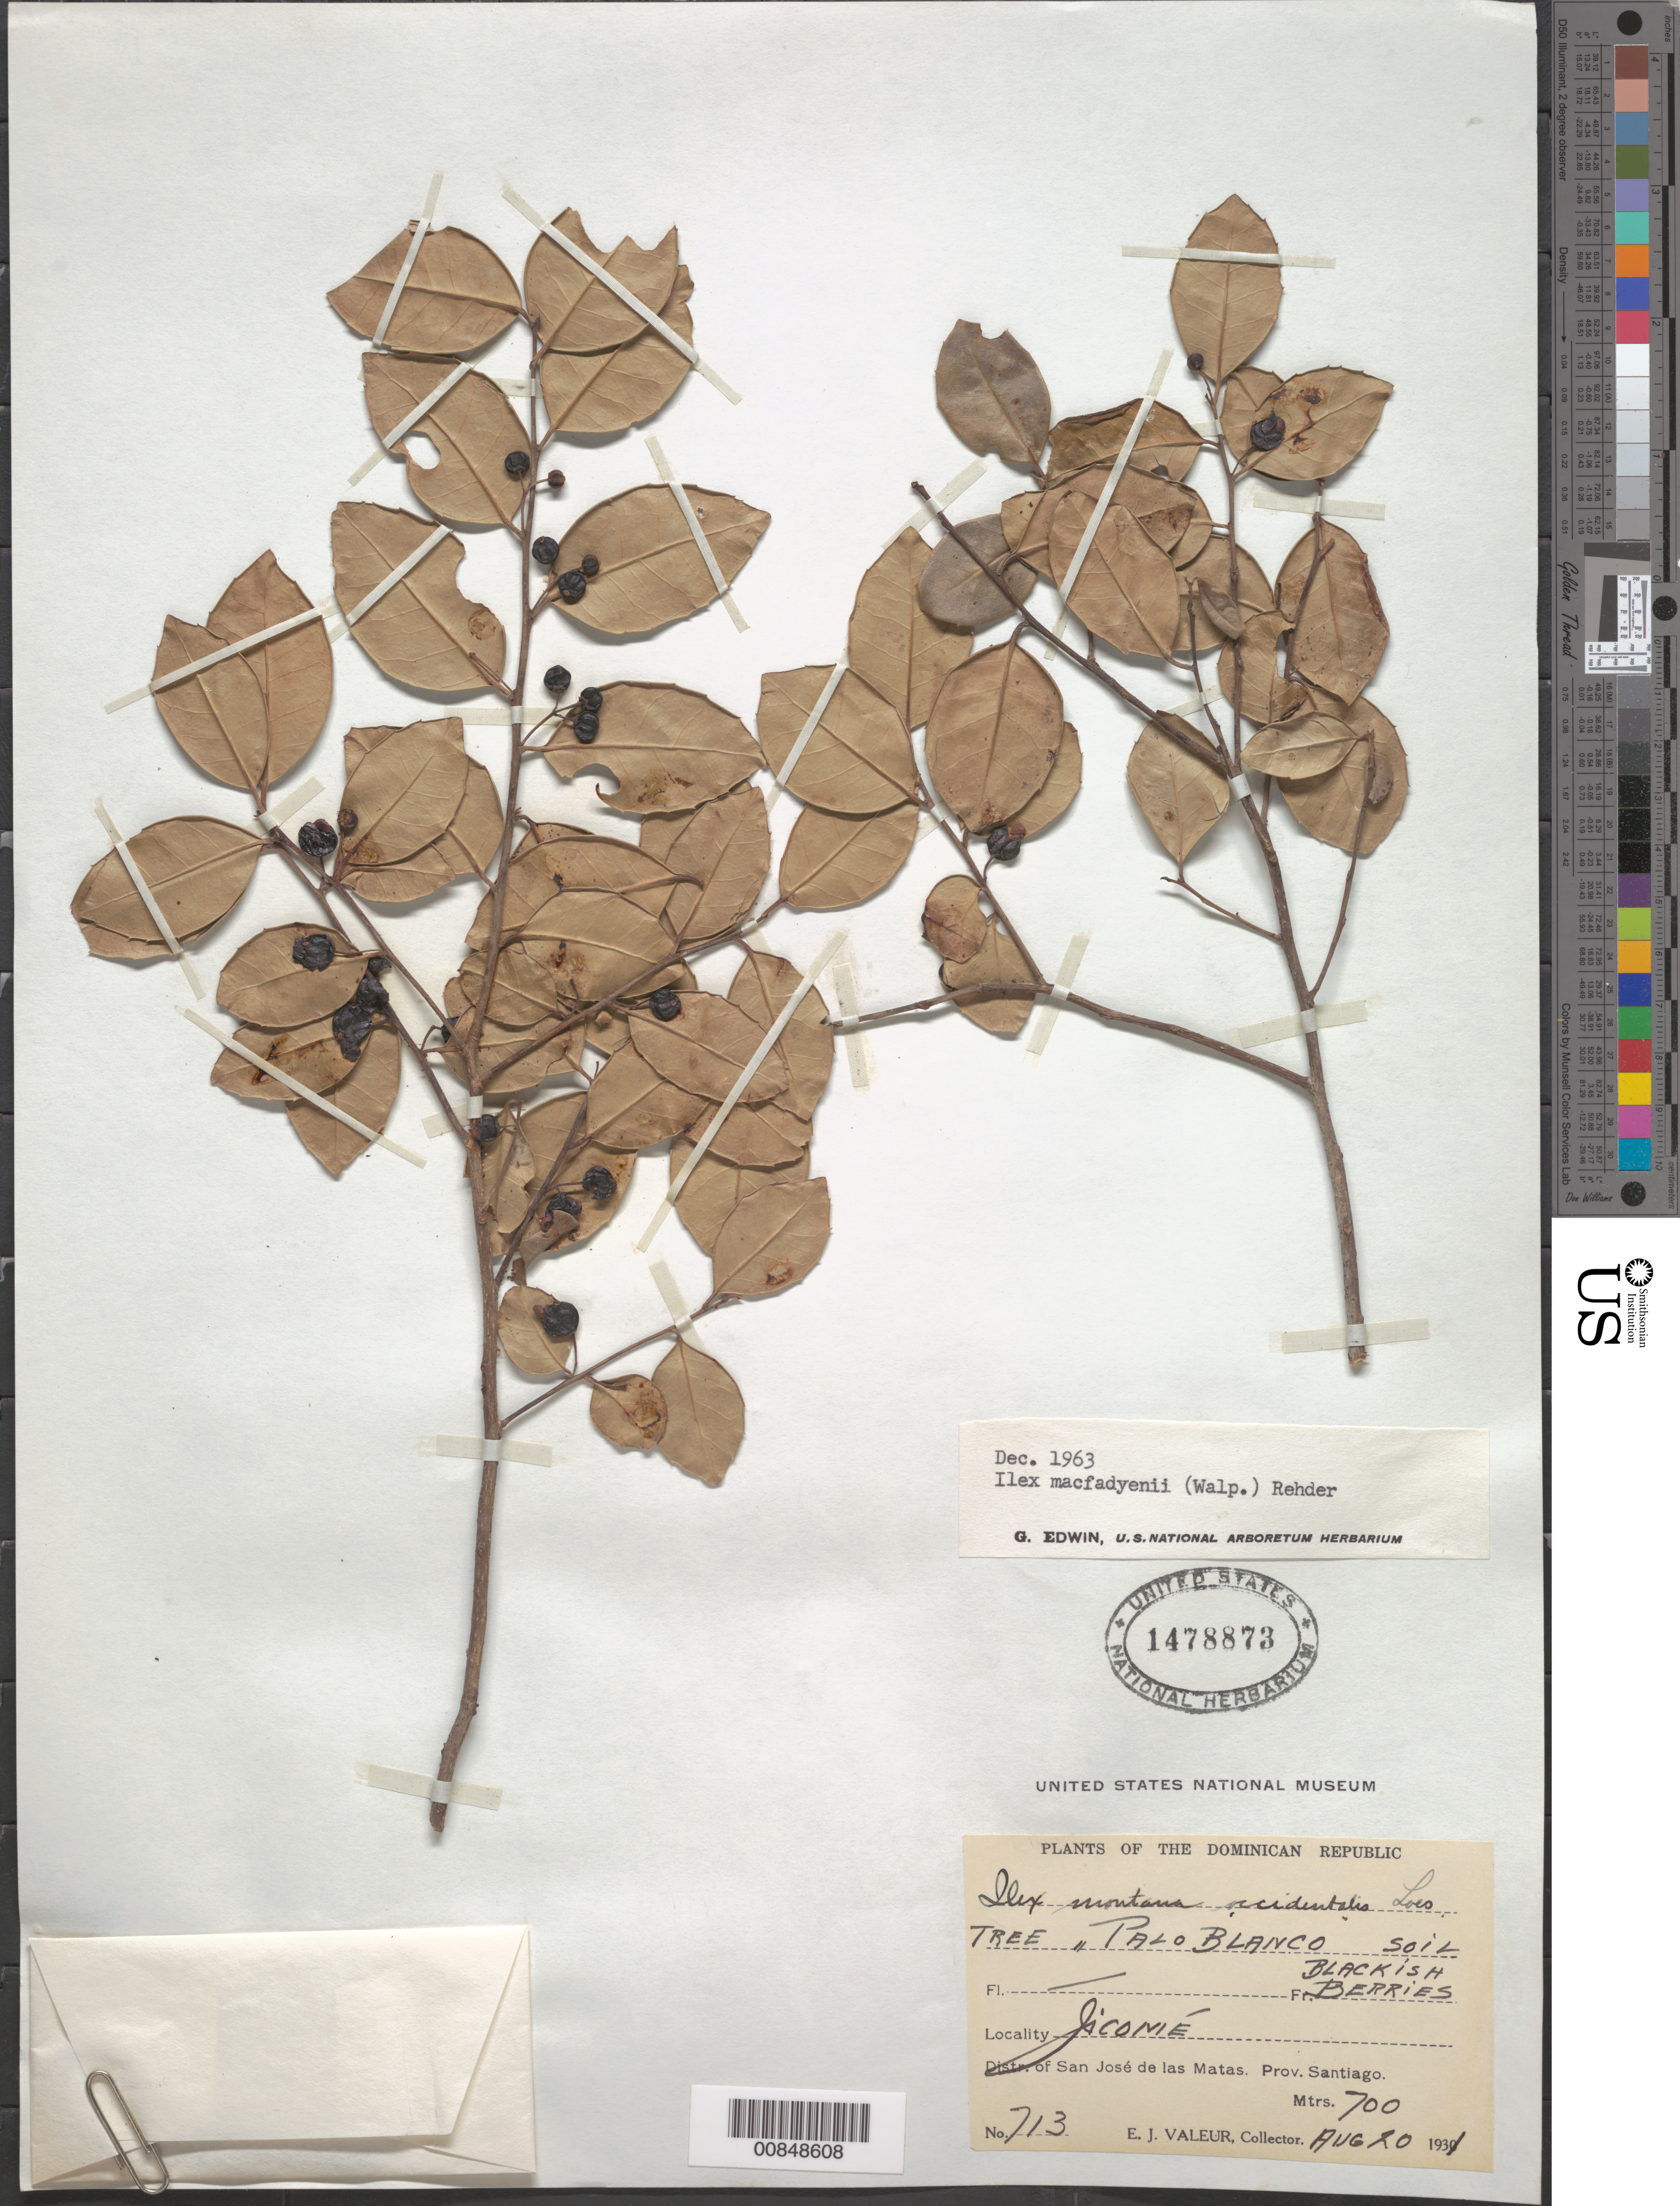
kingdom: Plantae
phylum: Tracheophyta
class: Magnoliopsida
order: Aquifoliales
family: Aquifoliaceae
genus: Ilex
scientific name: Ilex macfadyenii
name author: Rehder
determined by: Edwin, G.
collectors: E. Valeur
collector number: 713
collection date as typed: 20 Aug 1931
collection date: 1931-08-20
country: Dominican Republic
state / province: Santiago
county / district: San José de las Matas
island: Hispaniola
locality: Jicomé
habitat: Soil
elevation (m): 700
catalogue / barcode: US 1478873